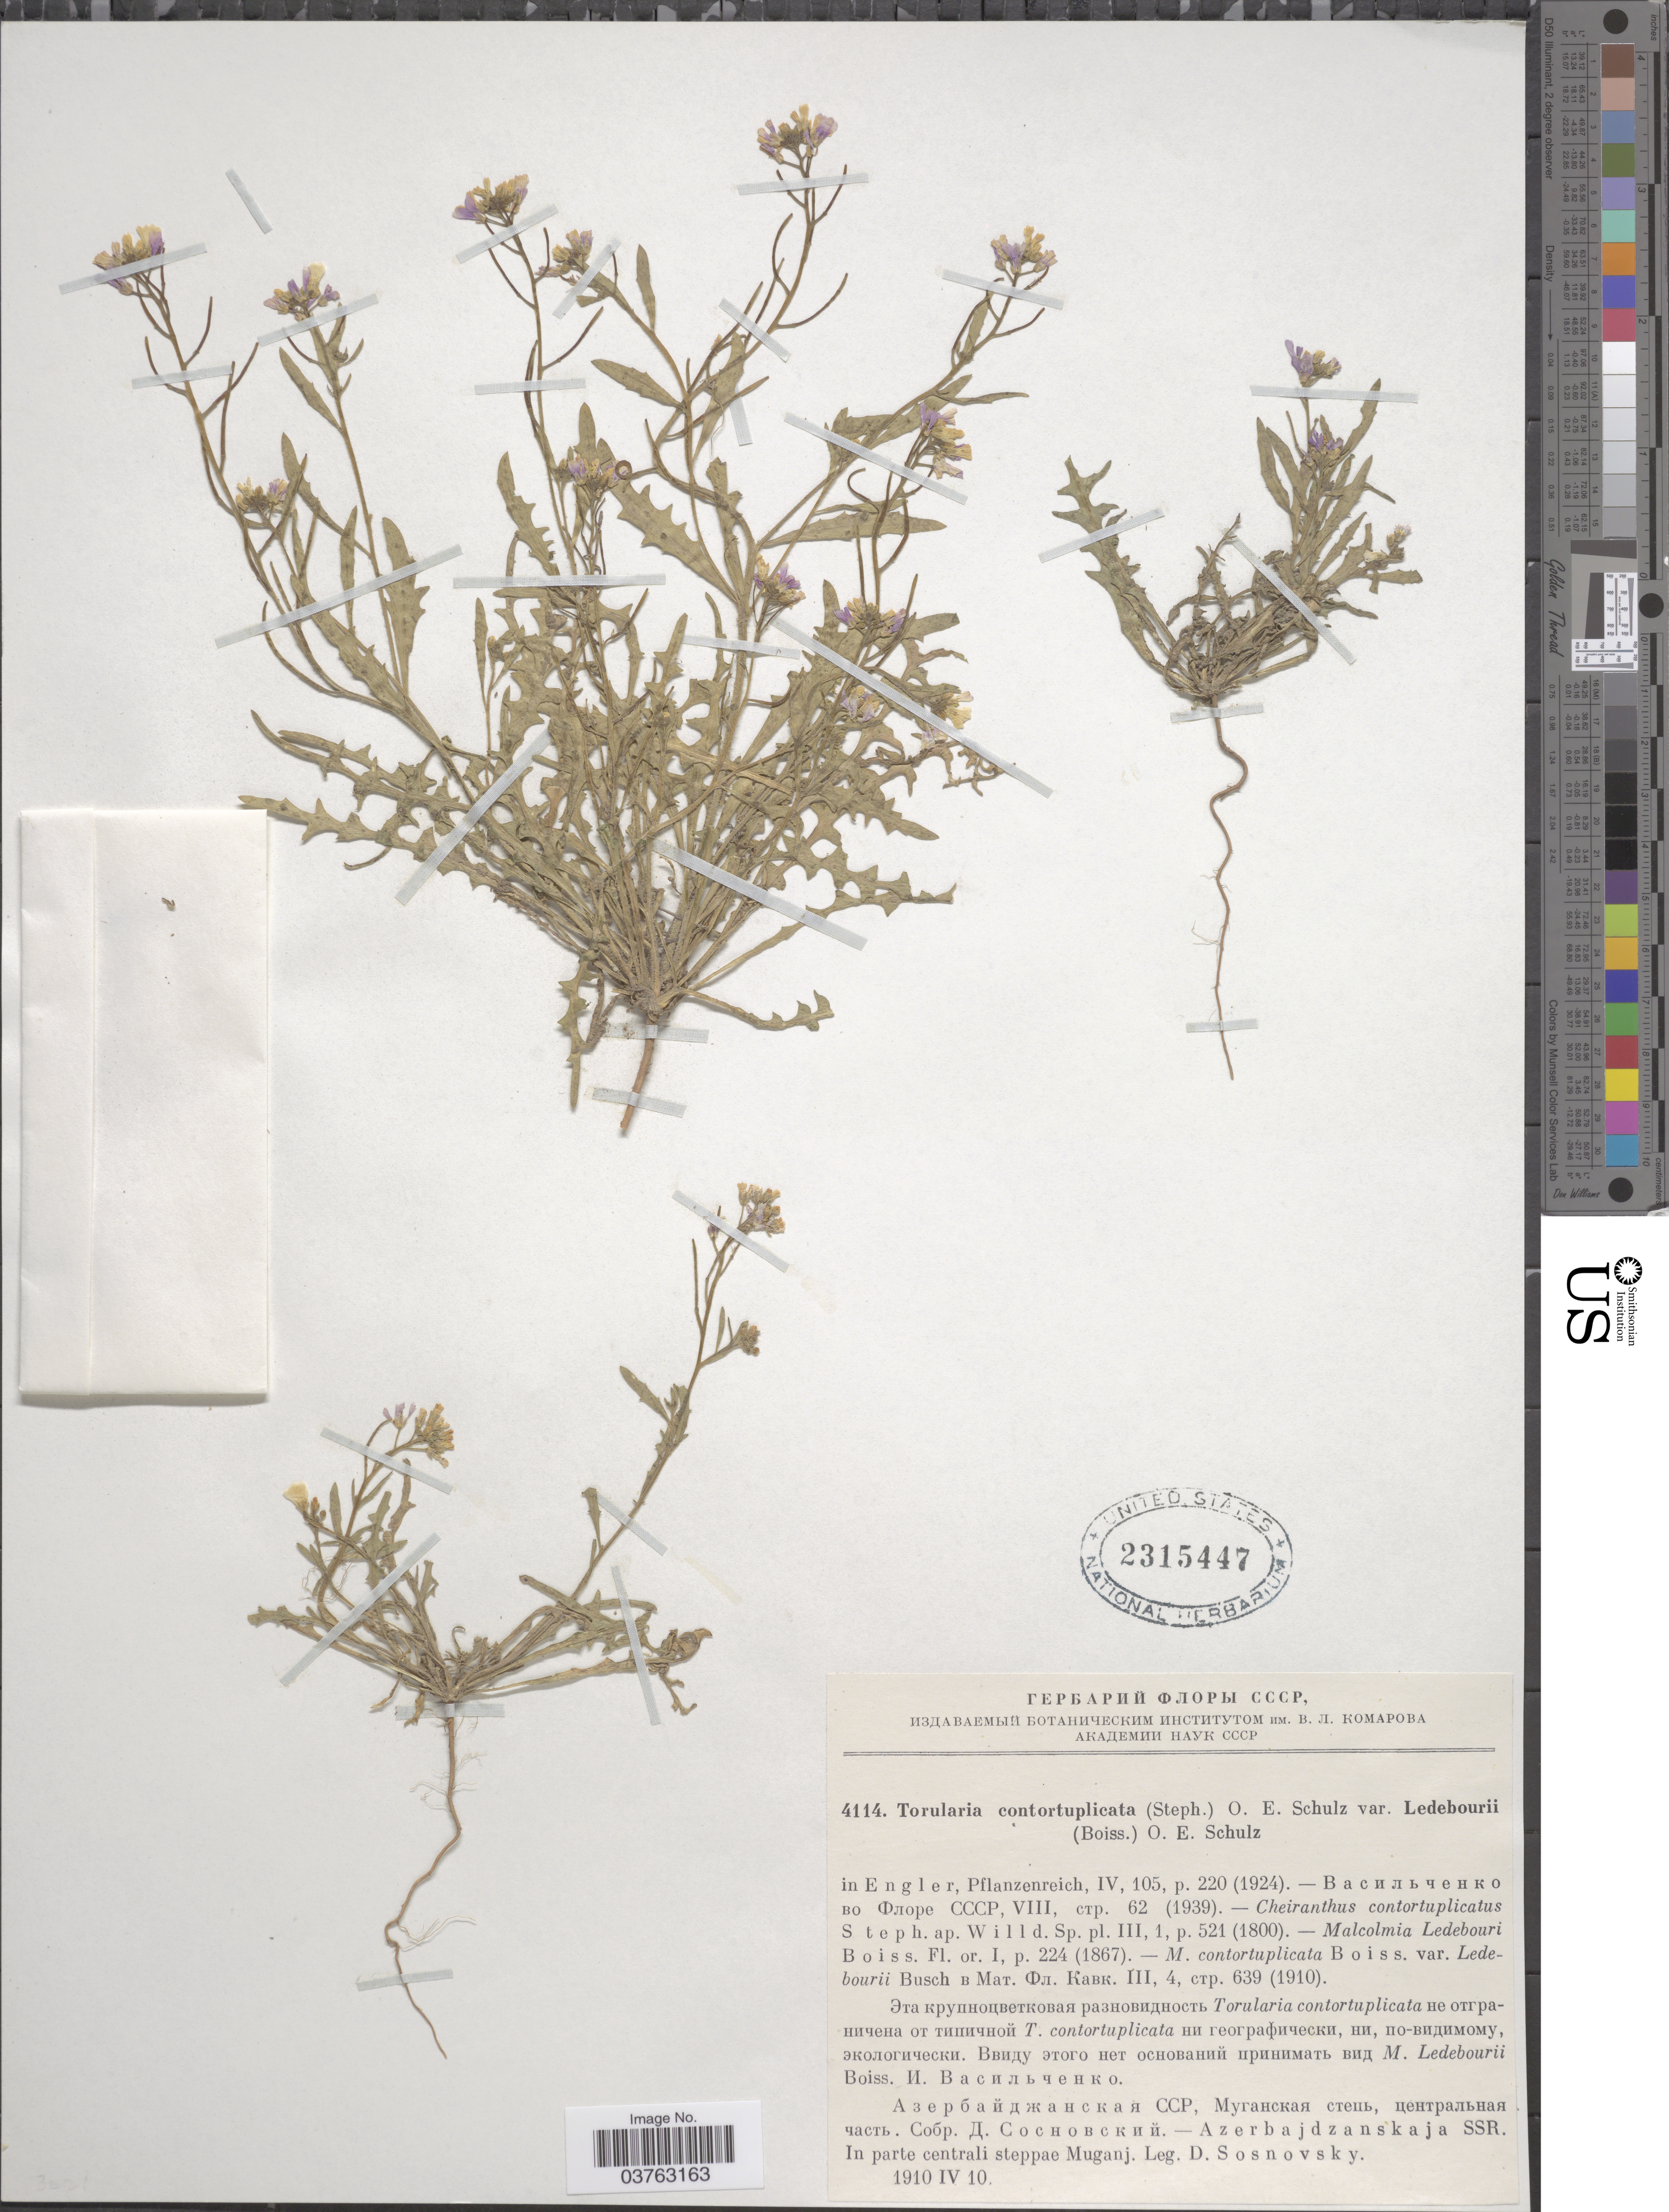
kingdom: Plantae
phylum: Tracheophyta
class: Magnoliopsida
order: Brassicales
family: Brassicaceae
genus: Neotorularia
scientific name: Neotorularia contortuplicata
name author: (Stephan ex Willd.) Hedge & J. Léonard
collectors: D. Sosnovsky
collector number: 4114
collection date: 1910-04-10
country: Azerbaijan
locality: Azerbajdzanskaja SSR. In parte centrali steppae Muganj.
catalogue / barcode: US 2315447